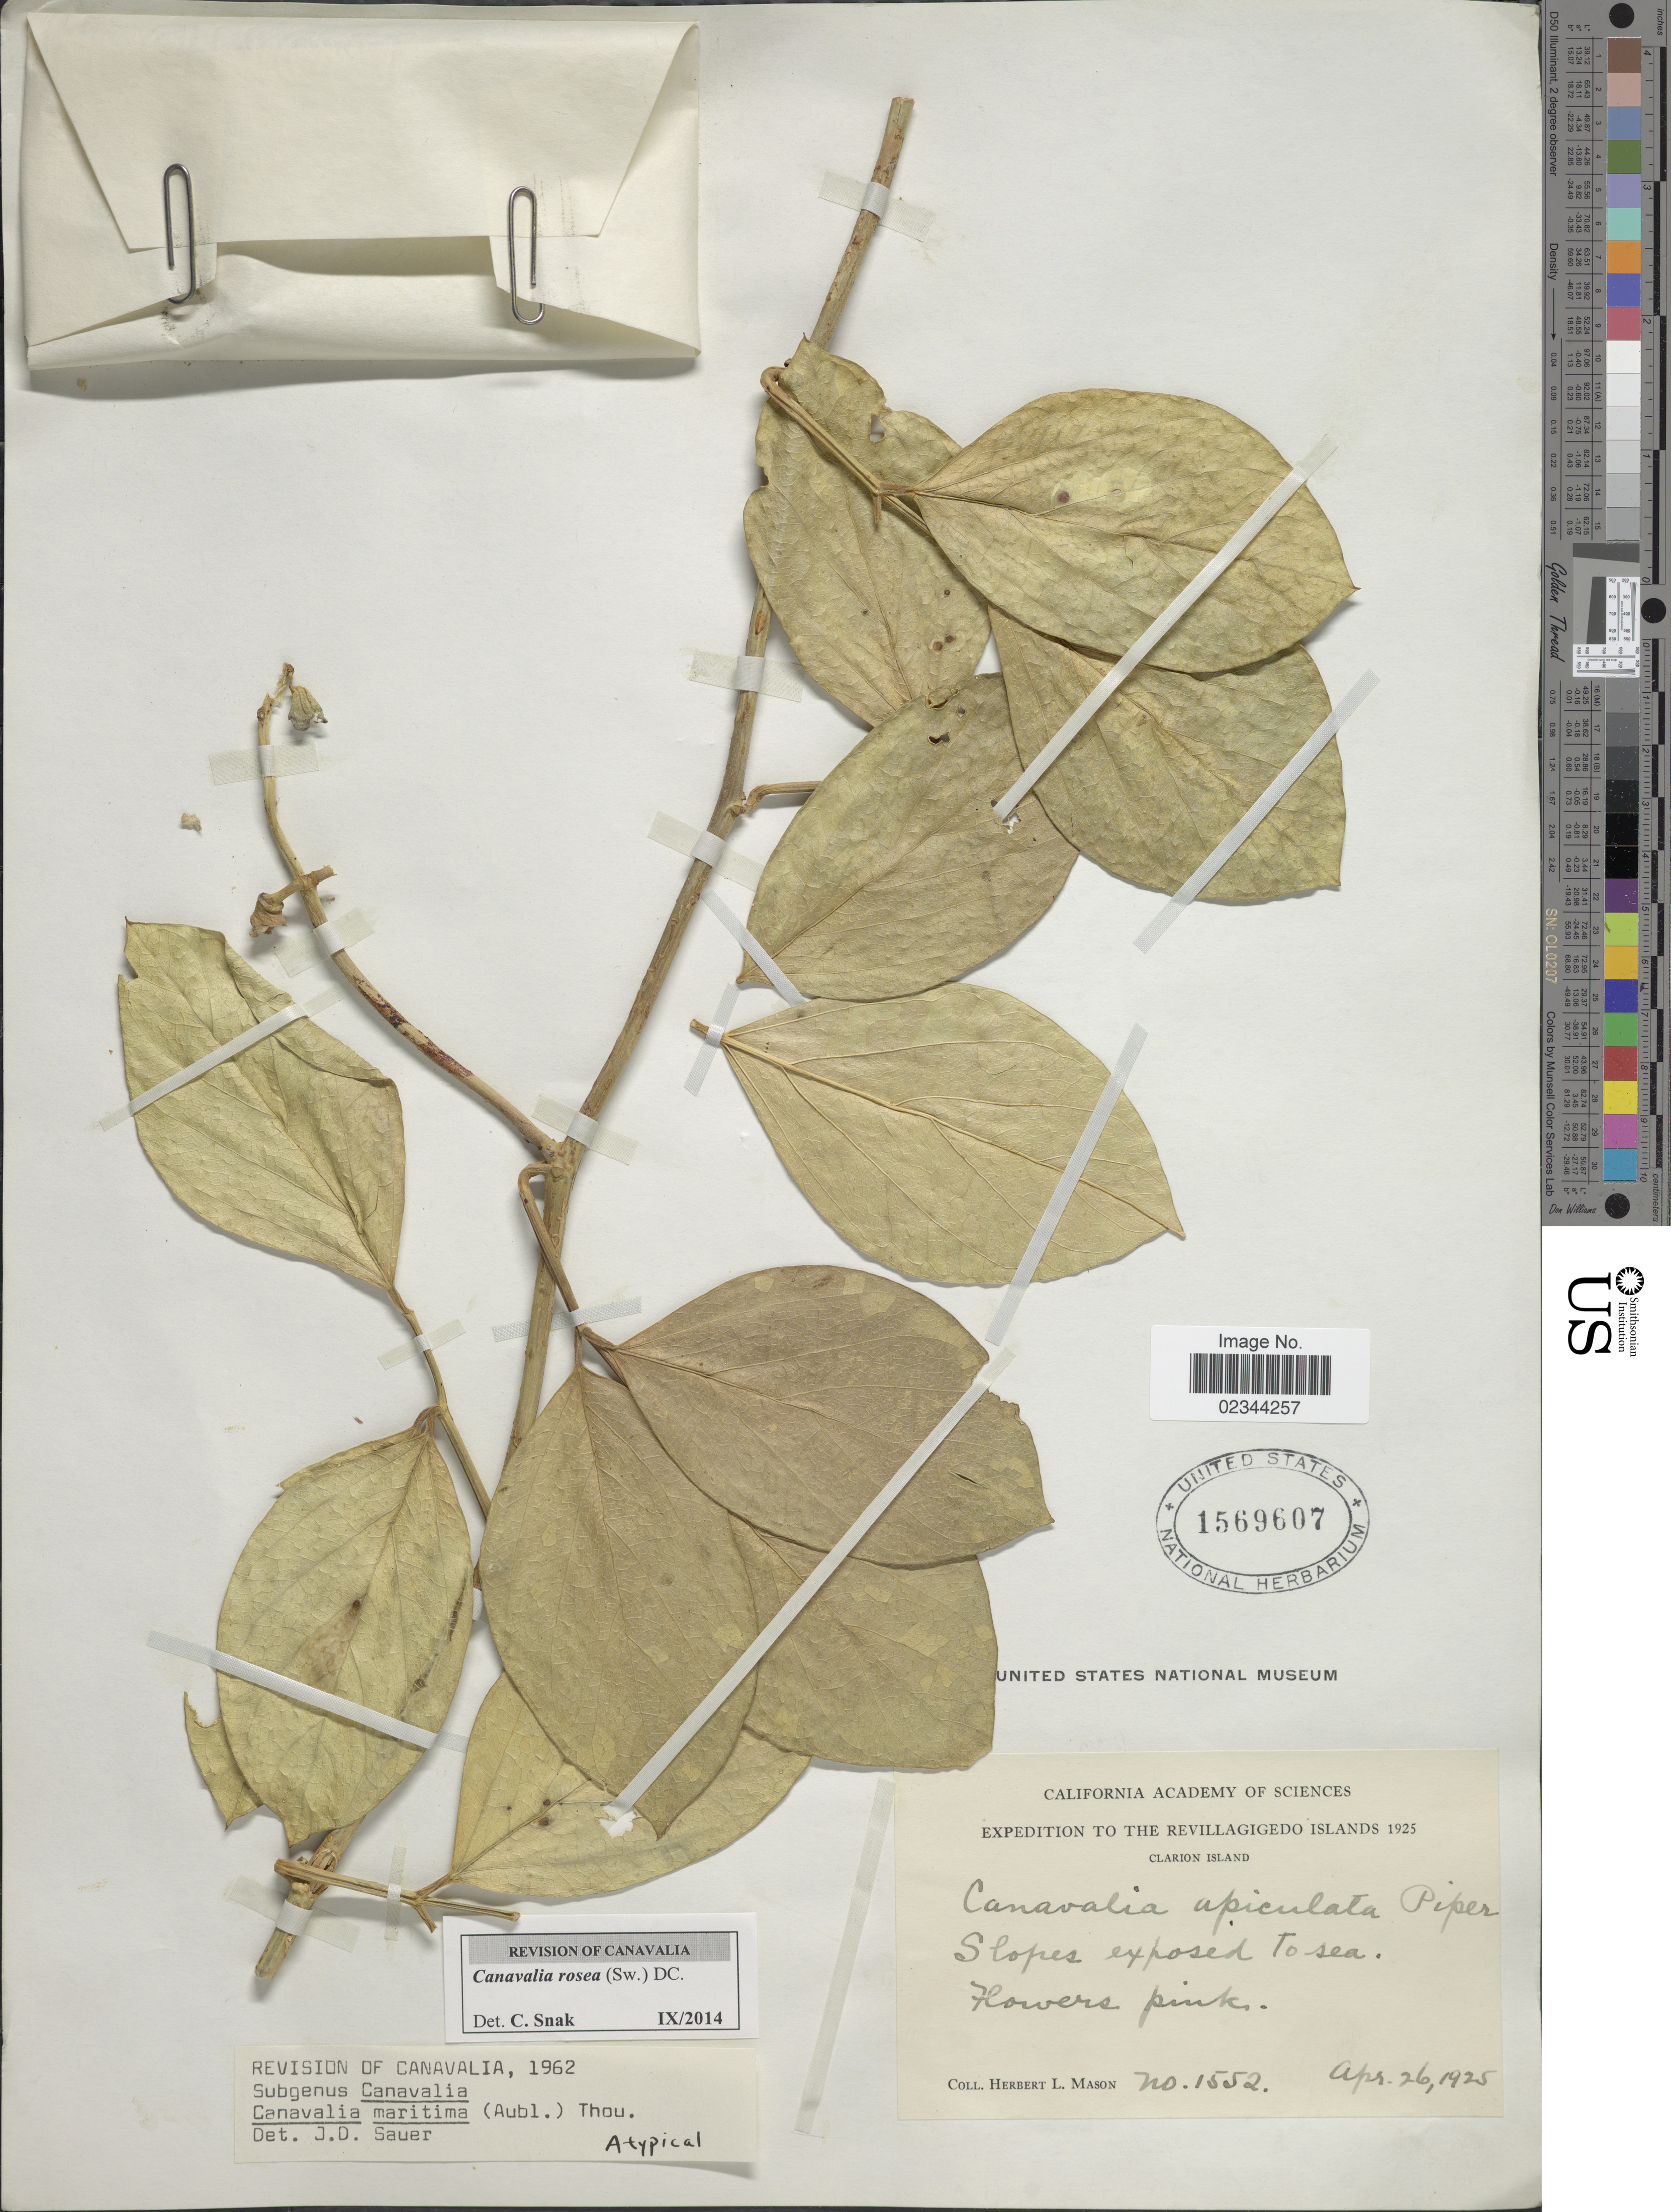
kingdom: Plantae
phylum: Tracheophyta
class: Magnoliopsida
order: Fabales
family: Fabaceae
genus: Canavalia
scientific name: Canavalia rosea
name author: (Sw.) DC.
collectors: H. L. Mason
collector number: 1552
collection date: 1925-04-26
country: Mexico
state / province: Colima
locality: The Revillagigedo Islands, Clarion Island, slopes exposed to sea.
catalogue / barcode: US 1569607